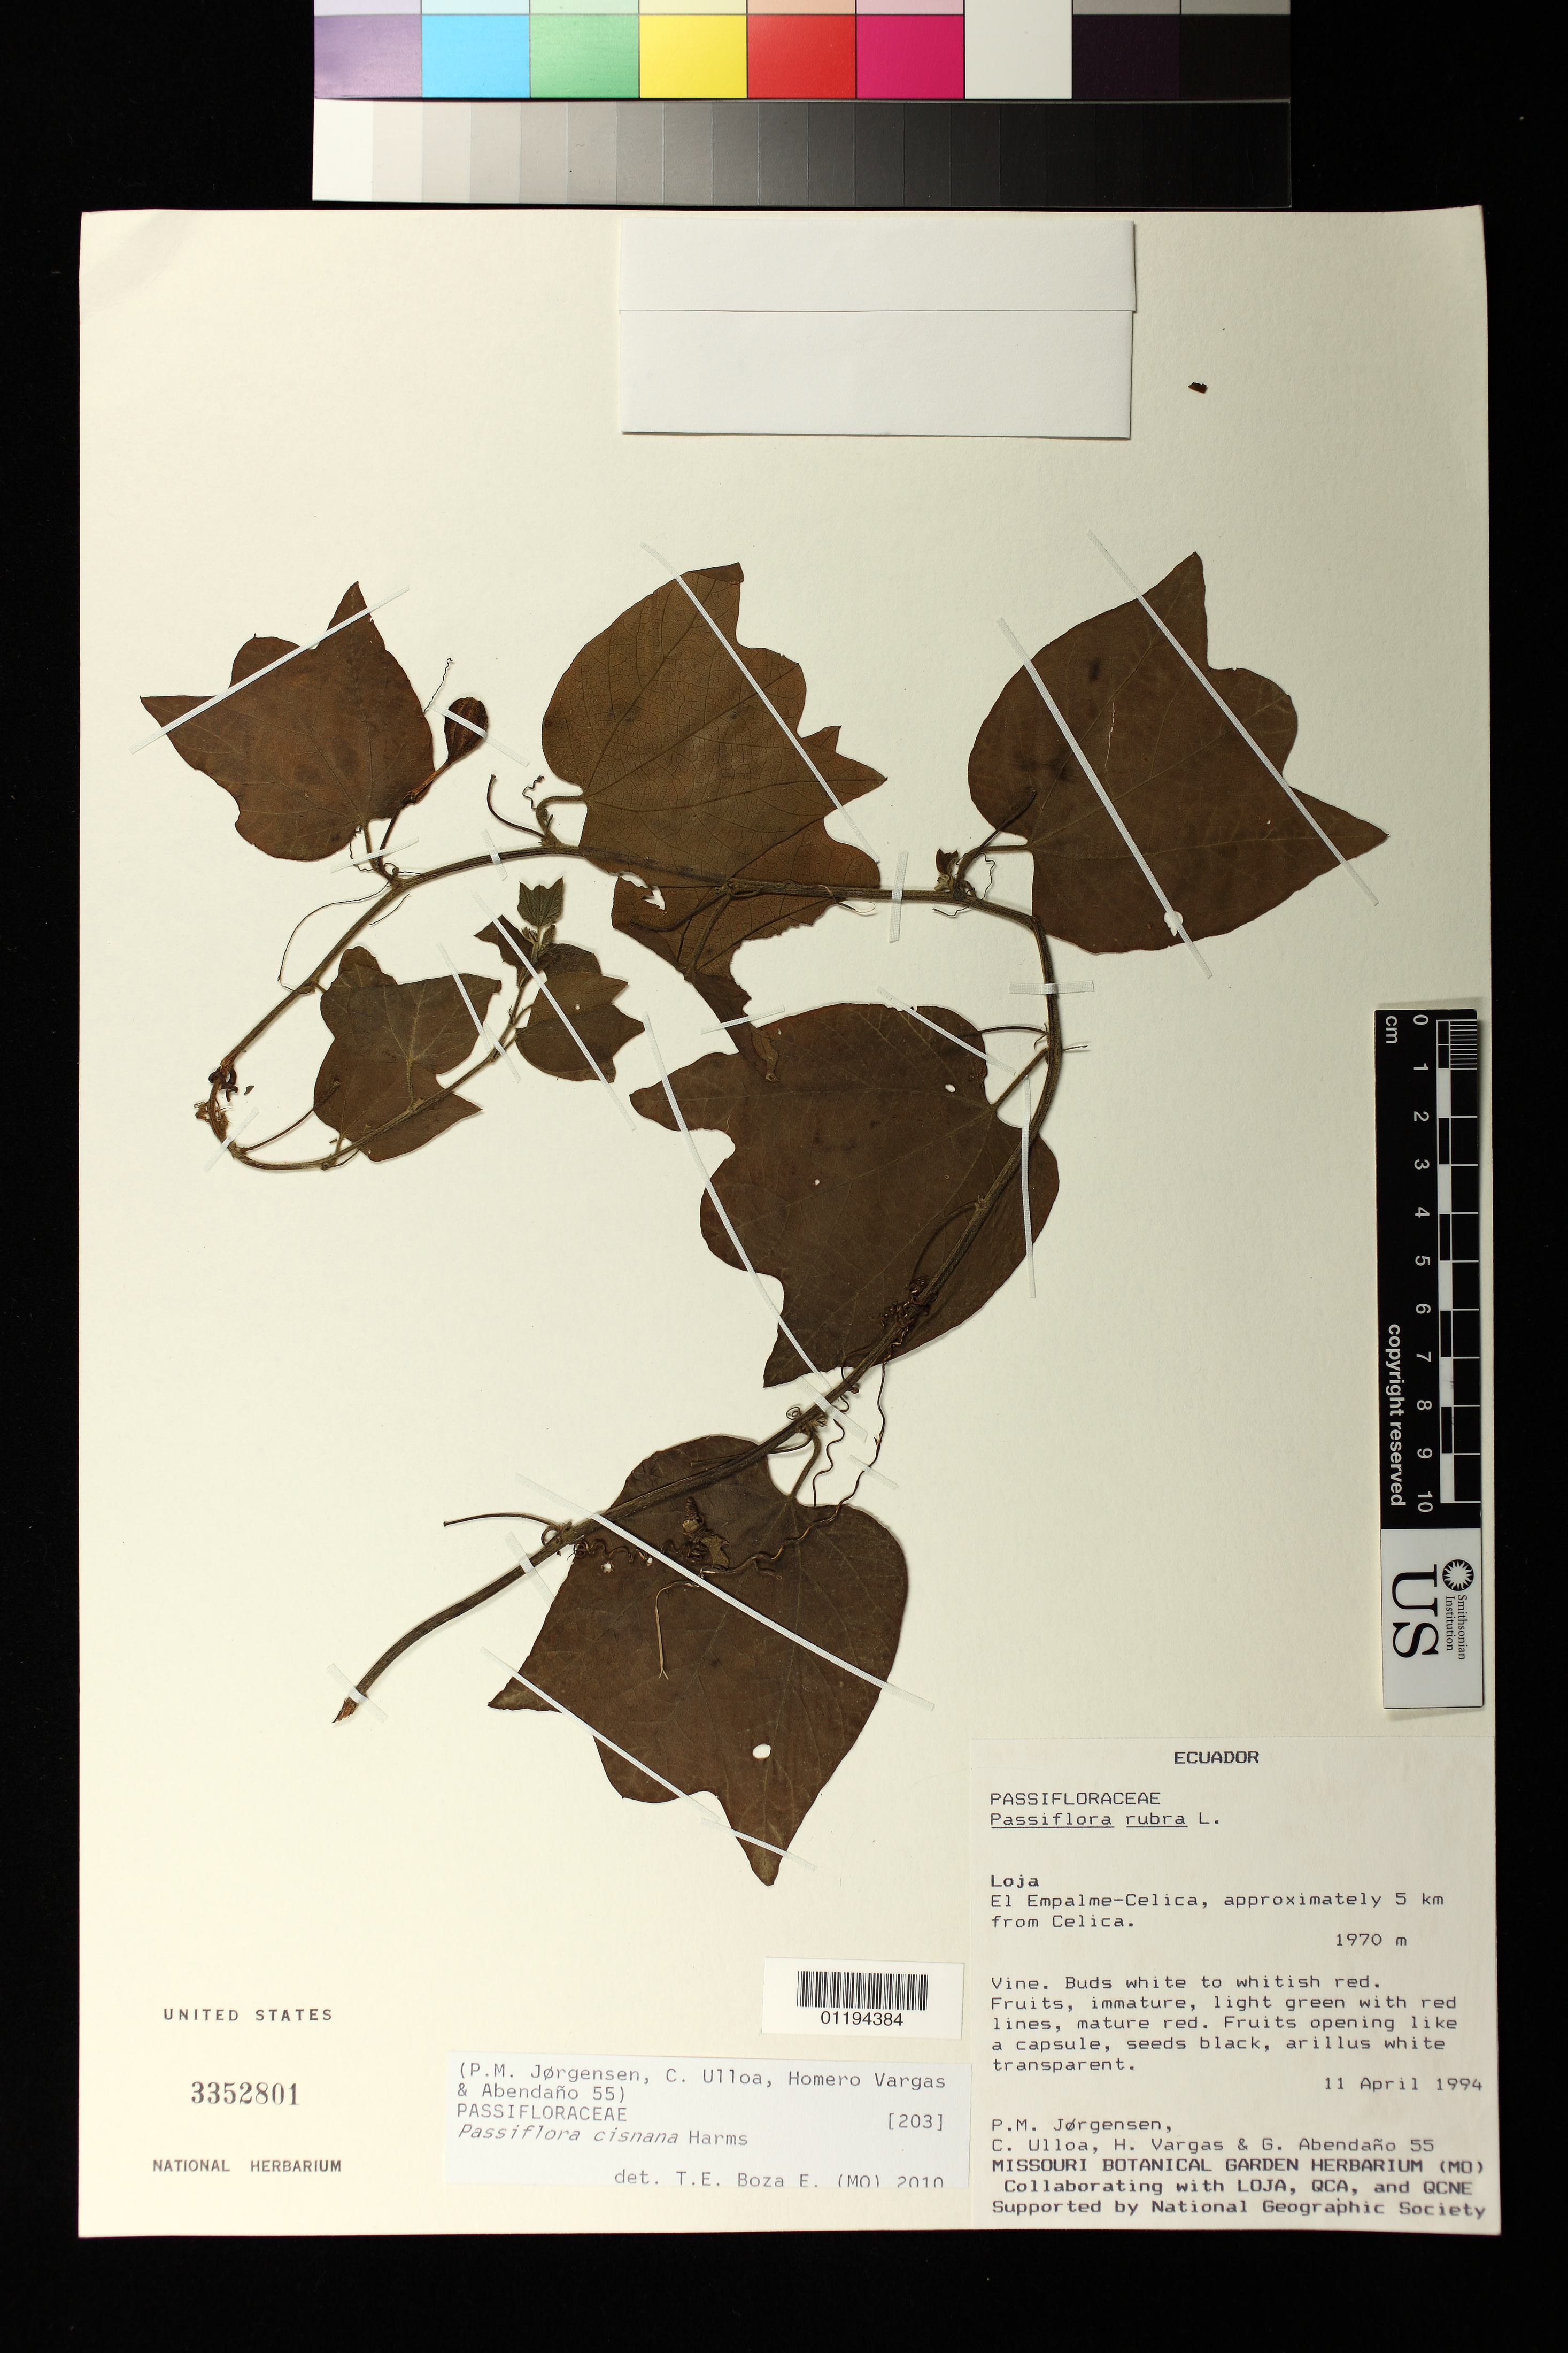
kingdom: Plantae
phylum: Tracheophyta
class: Magnoliopsida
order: Malpighiales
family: Passifloraceae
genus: Passiflora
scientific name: Passiflora cisnana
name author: Harms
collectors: P. Jørgensen, C. Ulloa, H. Vargas & G. Abendaño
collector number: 55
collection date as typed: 04 Nov 1994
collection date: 1994-11-04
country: Ecuador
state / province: Loja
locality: El Empalme-Celica, approximately 5 km from Celica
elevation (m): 1970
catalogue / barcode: US 3352801